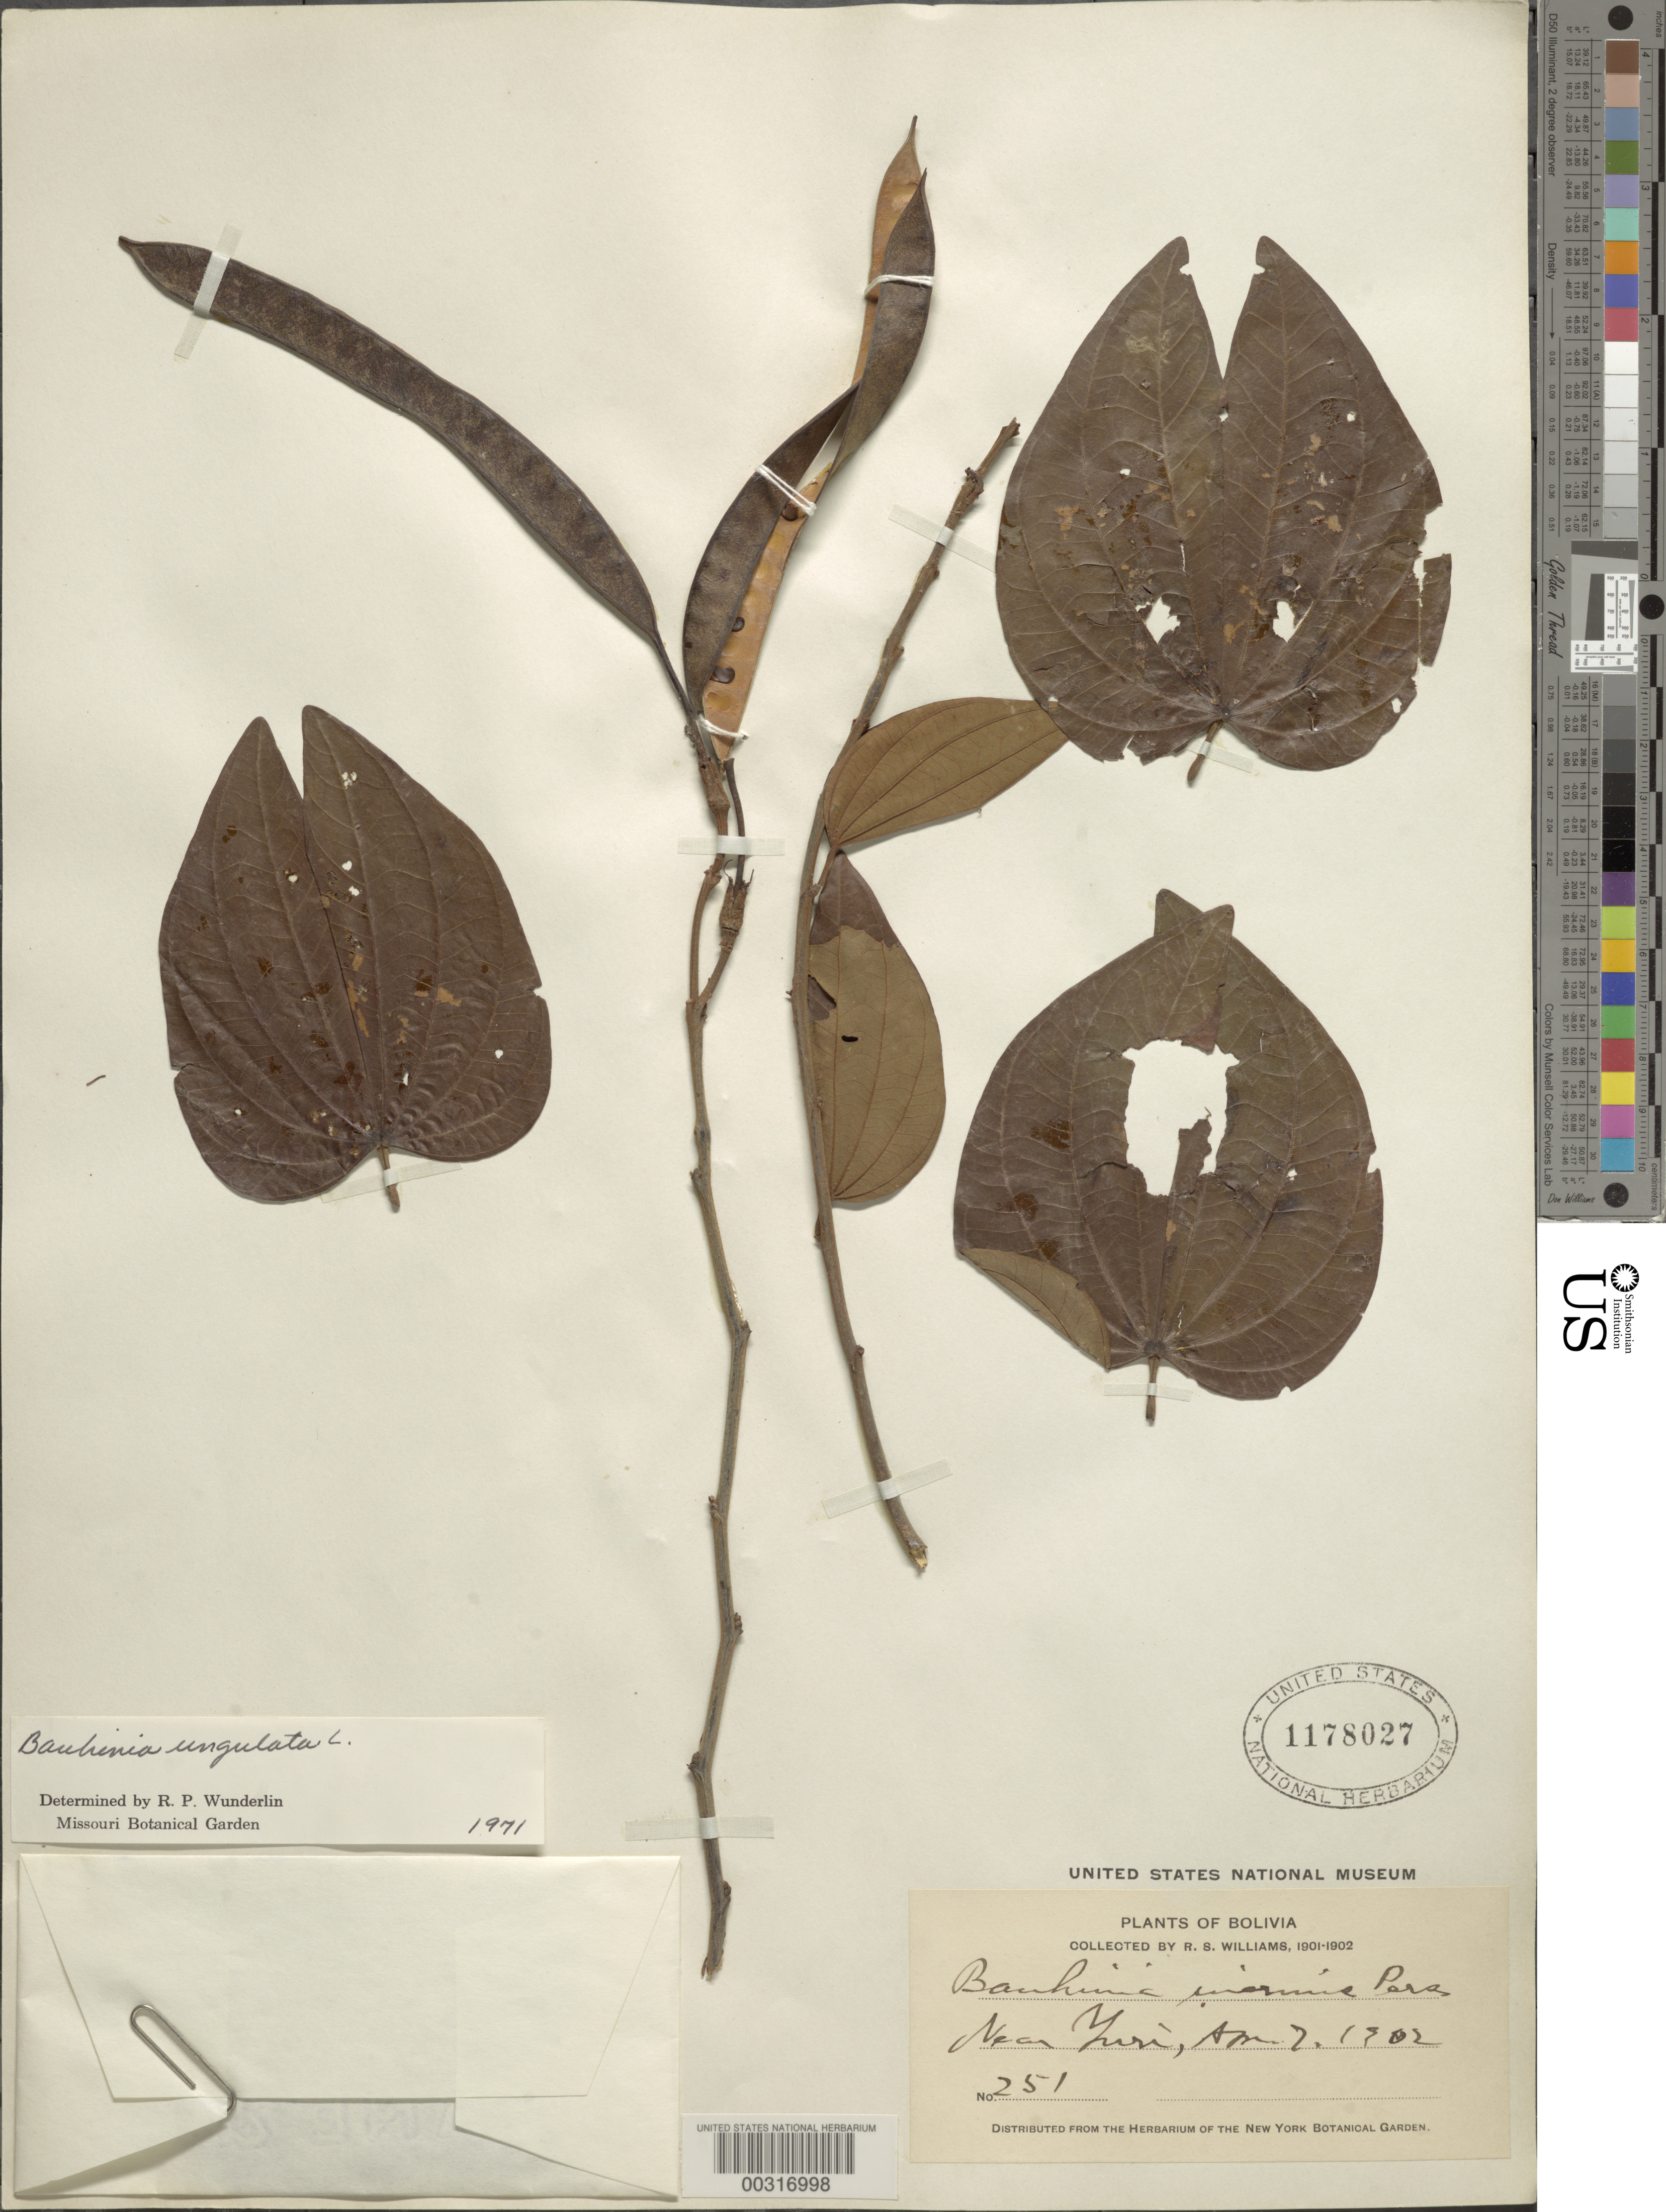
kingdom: Plantae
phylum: Tracheophyta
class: Magnoliopsida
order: Fabales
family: Fabaceae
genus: Bauhinia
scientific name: Bauhinia ungulata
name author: L.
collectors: R. S. Williams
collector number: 251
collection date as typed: Apr. 7, 1902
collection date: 1902-04-07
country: Bolivia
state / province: La Paz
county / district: Franz Tamayo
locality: Near Yuyo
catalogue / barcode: US 1178027